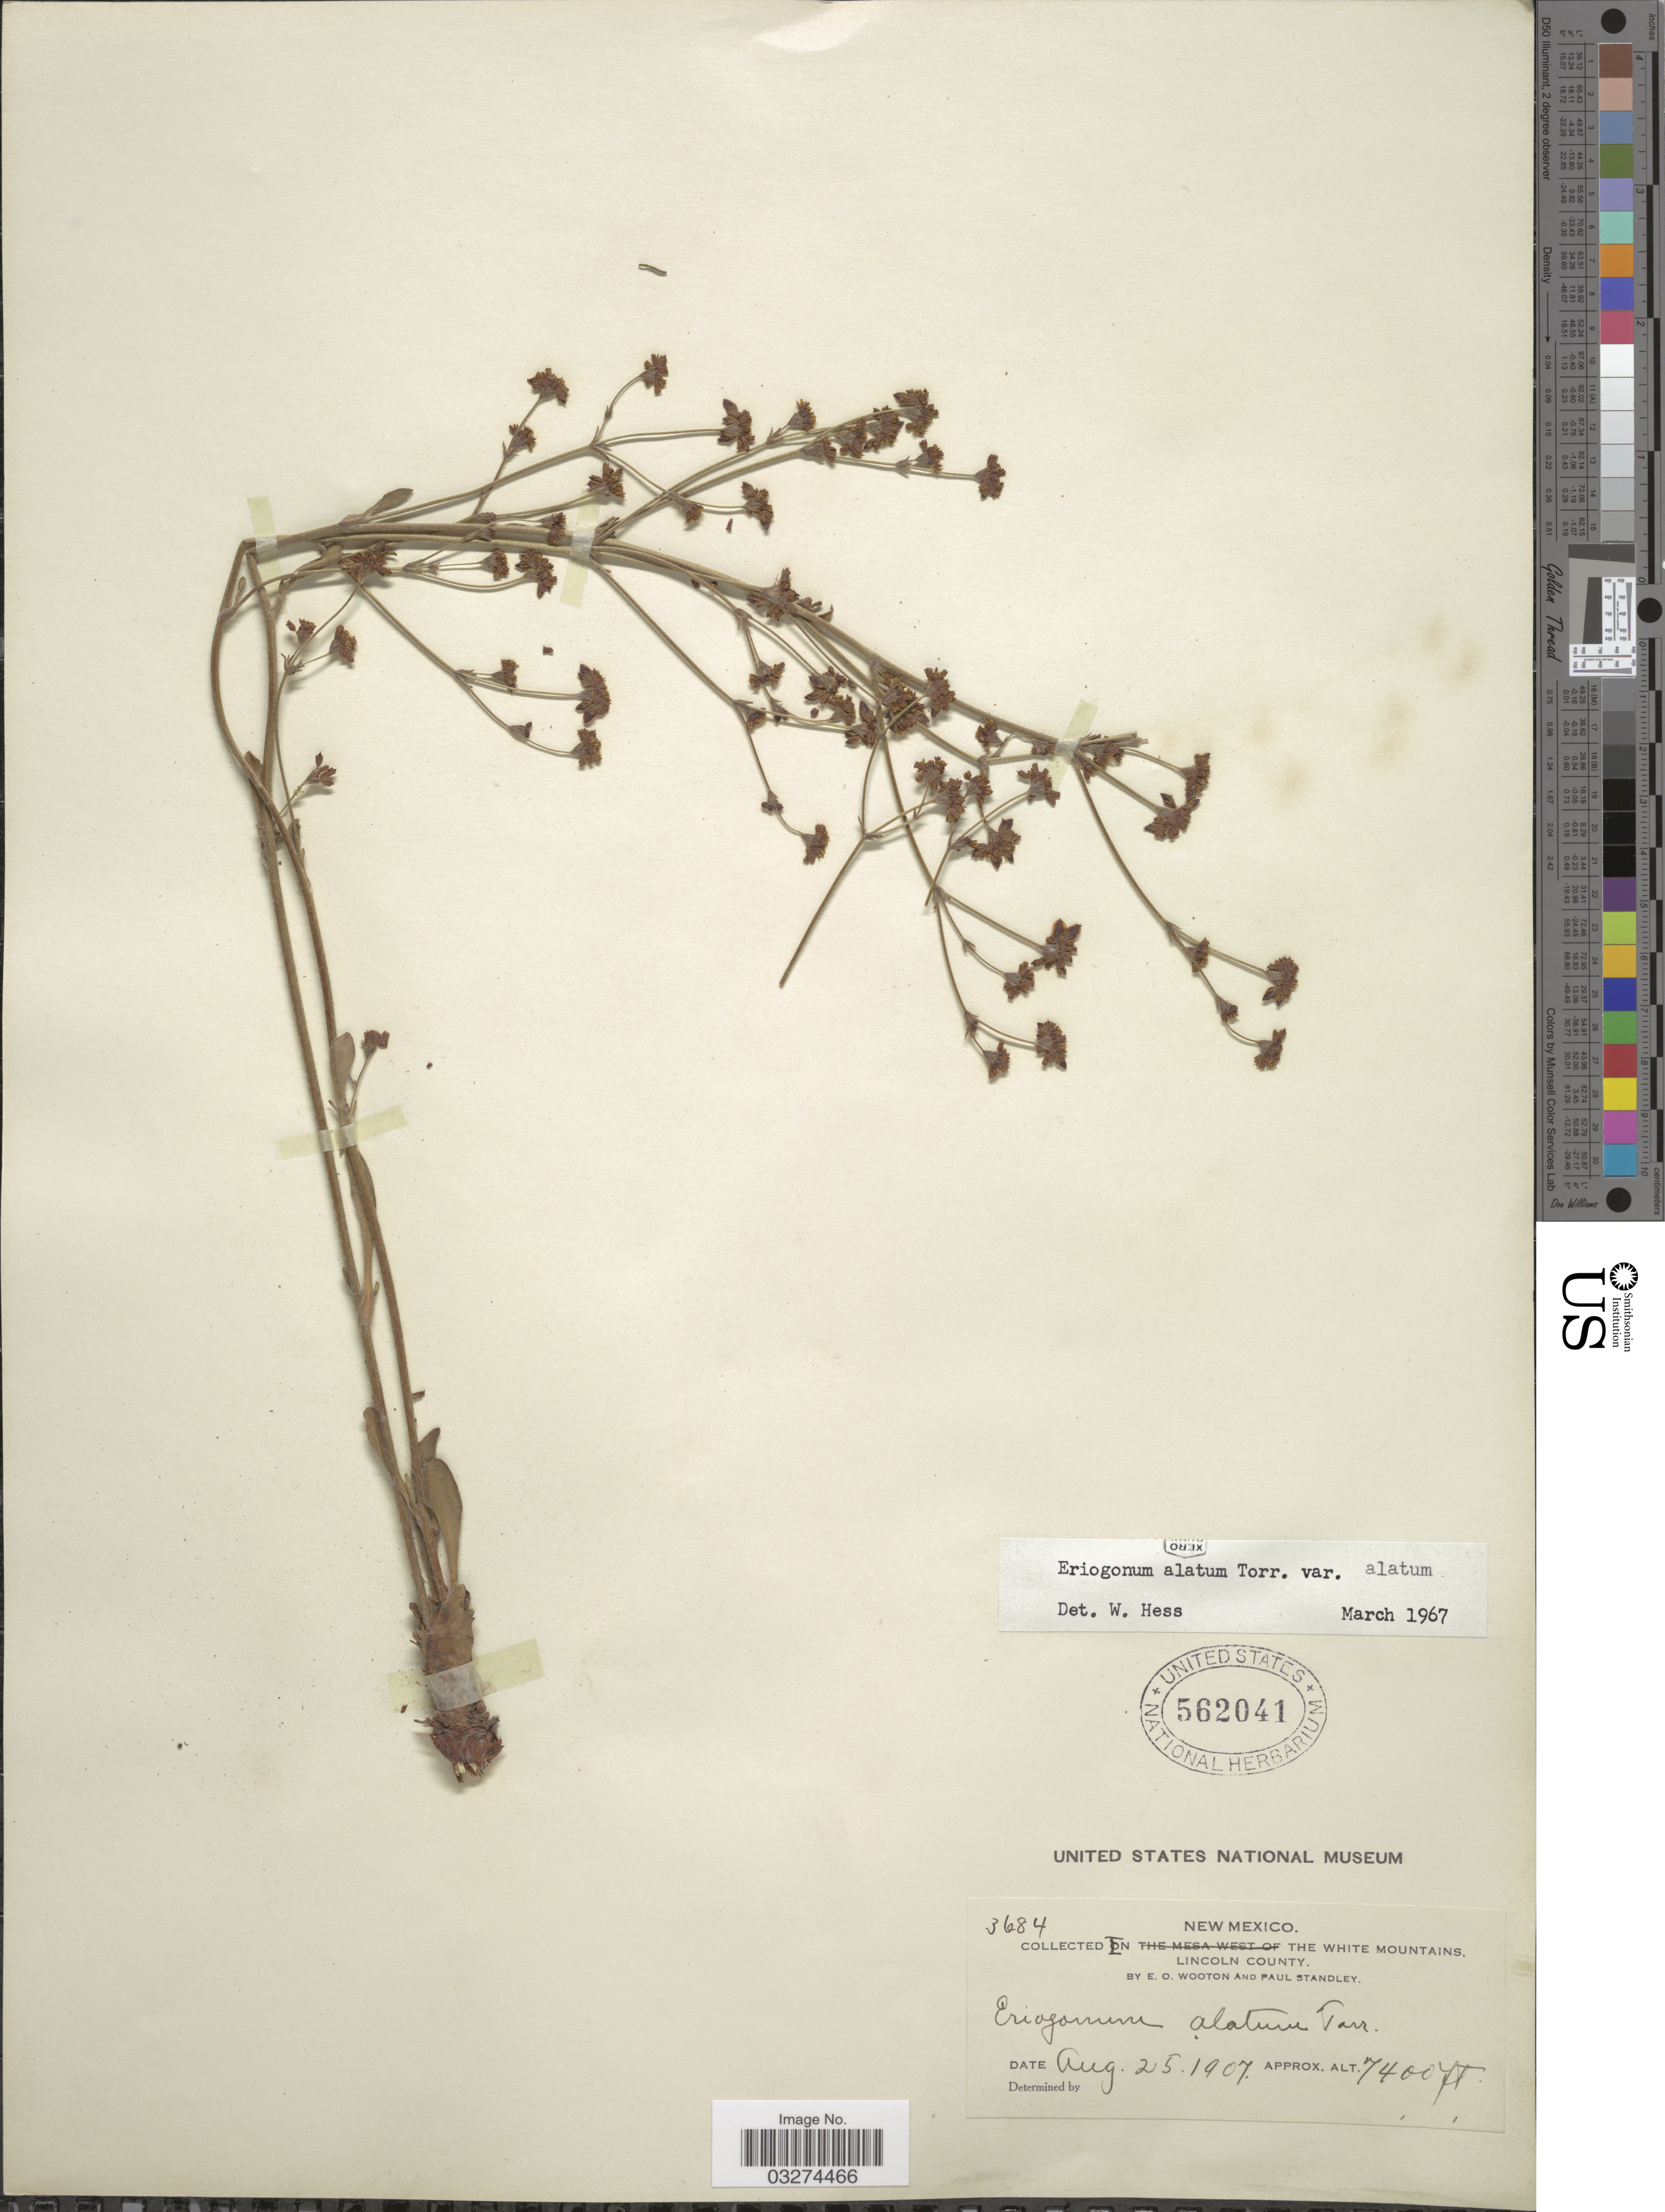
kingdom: Plantae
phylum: Tracheophyta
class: Magnoliopsida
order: Caryophyllales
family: Polygonaceae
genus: Eriogonum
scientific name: Eriogonum alatum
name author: Torr.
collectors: E. O. Wooton & P. C. Standley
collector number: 3684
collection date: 1907-08-25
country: United States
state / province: New Mexico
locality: In the White Mountains, Lincoln County.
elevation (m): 2256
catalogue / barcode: US 562041